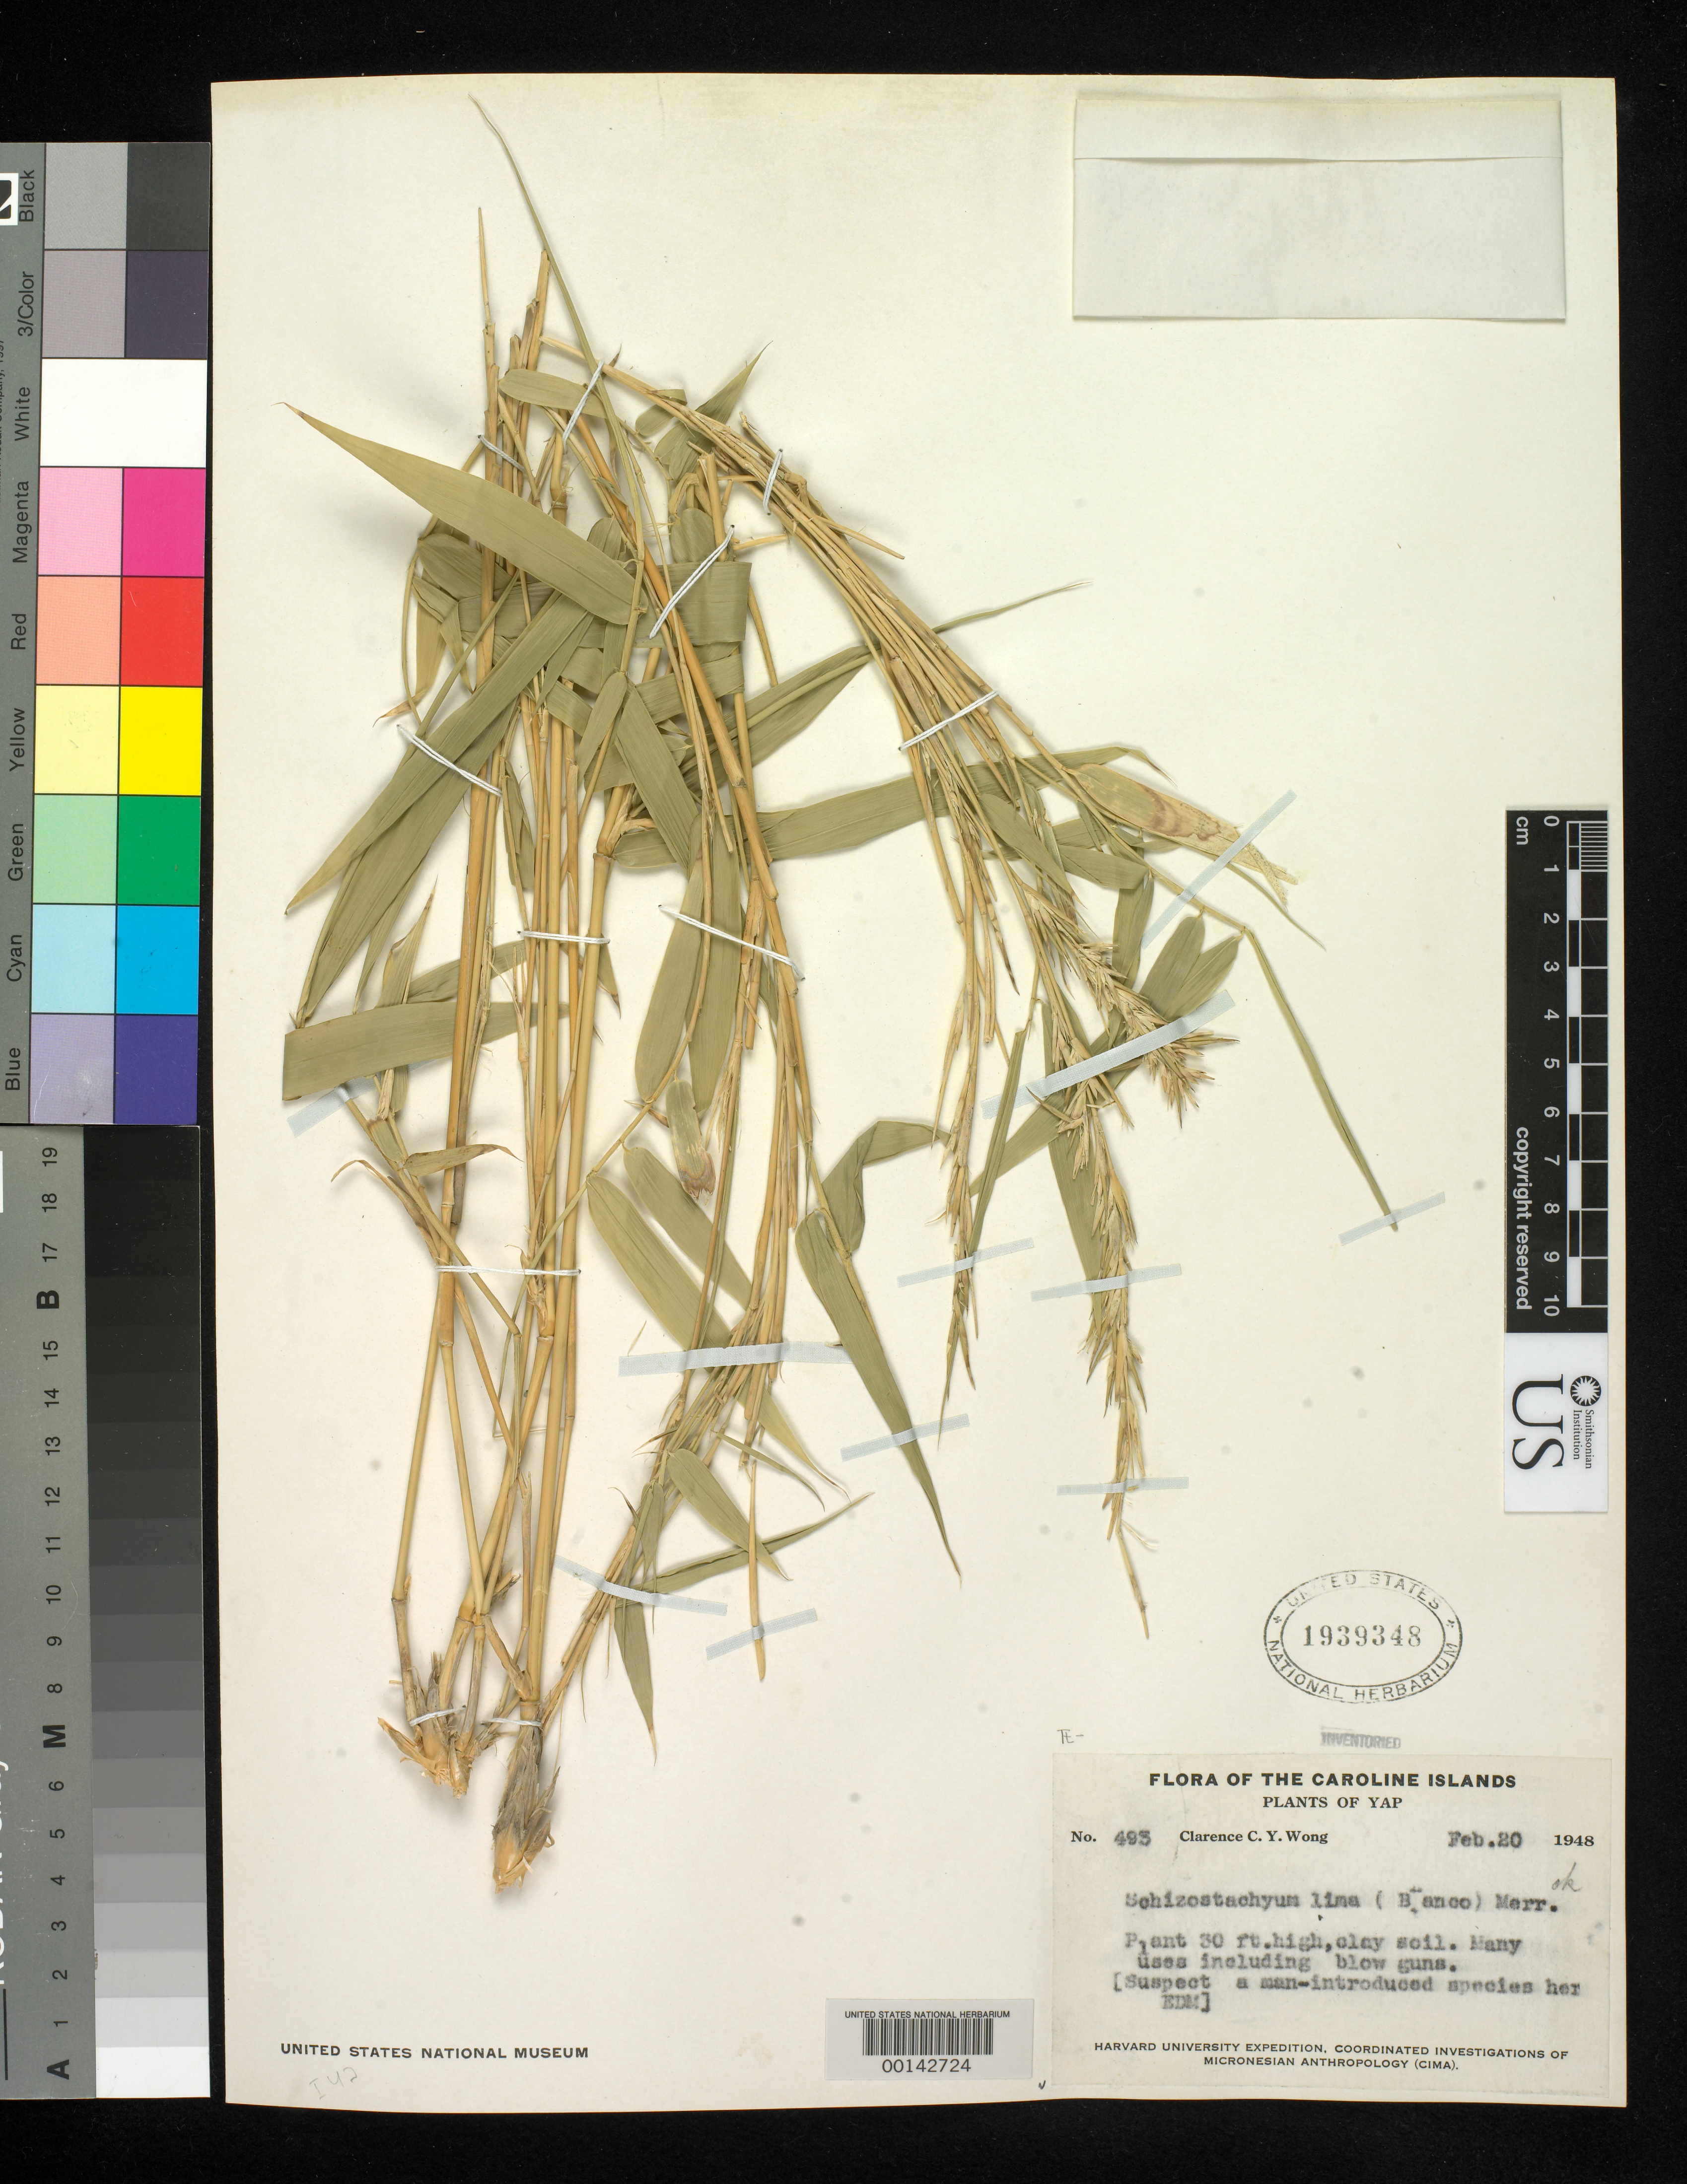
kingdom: Plantae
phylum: Tracheophyta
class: Liliopsida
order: Poales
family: Poaceae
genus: Schizostachyum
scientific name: Schizostachyum sp.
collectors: C. Y. C. Wong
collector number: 493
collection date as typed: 20 Feb 1948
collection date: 1948-02-20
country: Micronesia, Federated States of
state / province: Yap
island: Yap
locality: Yap I.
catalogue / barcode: US 1939348